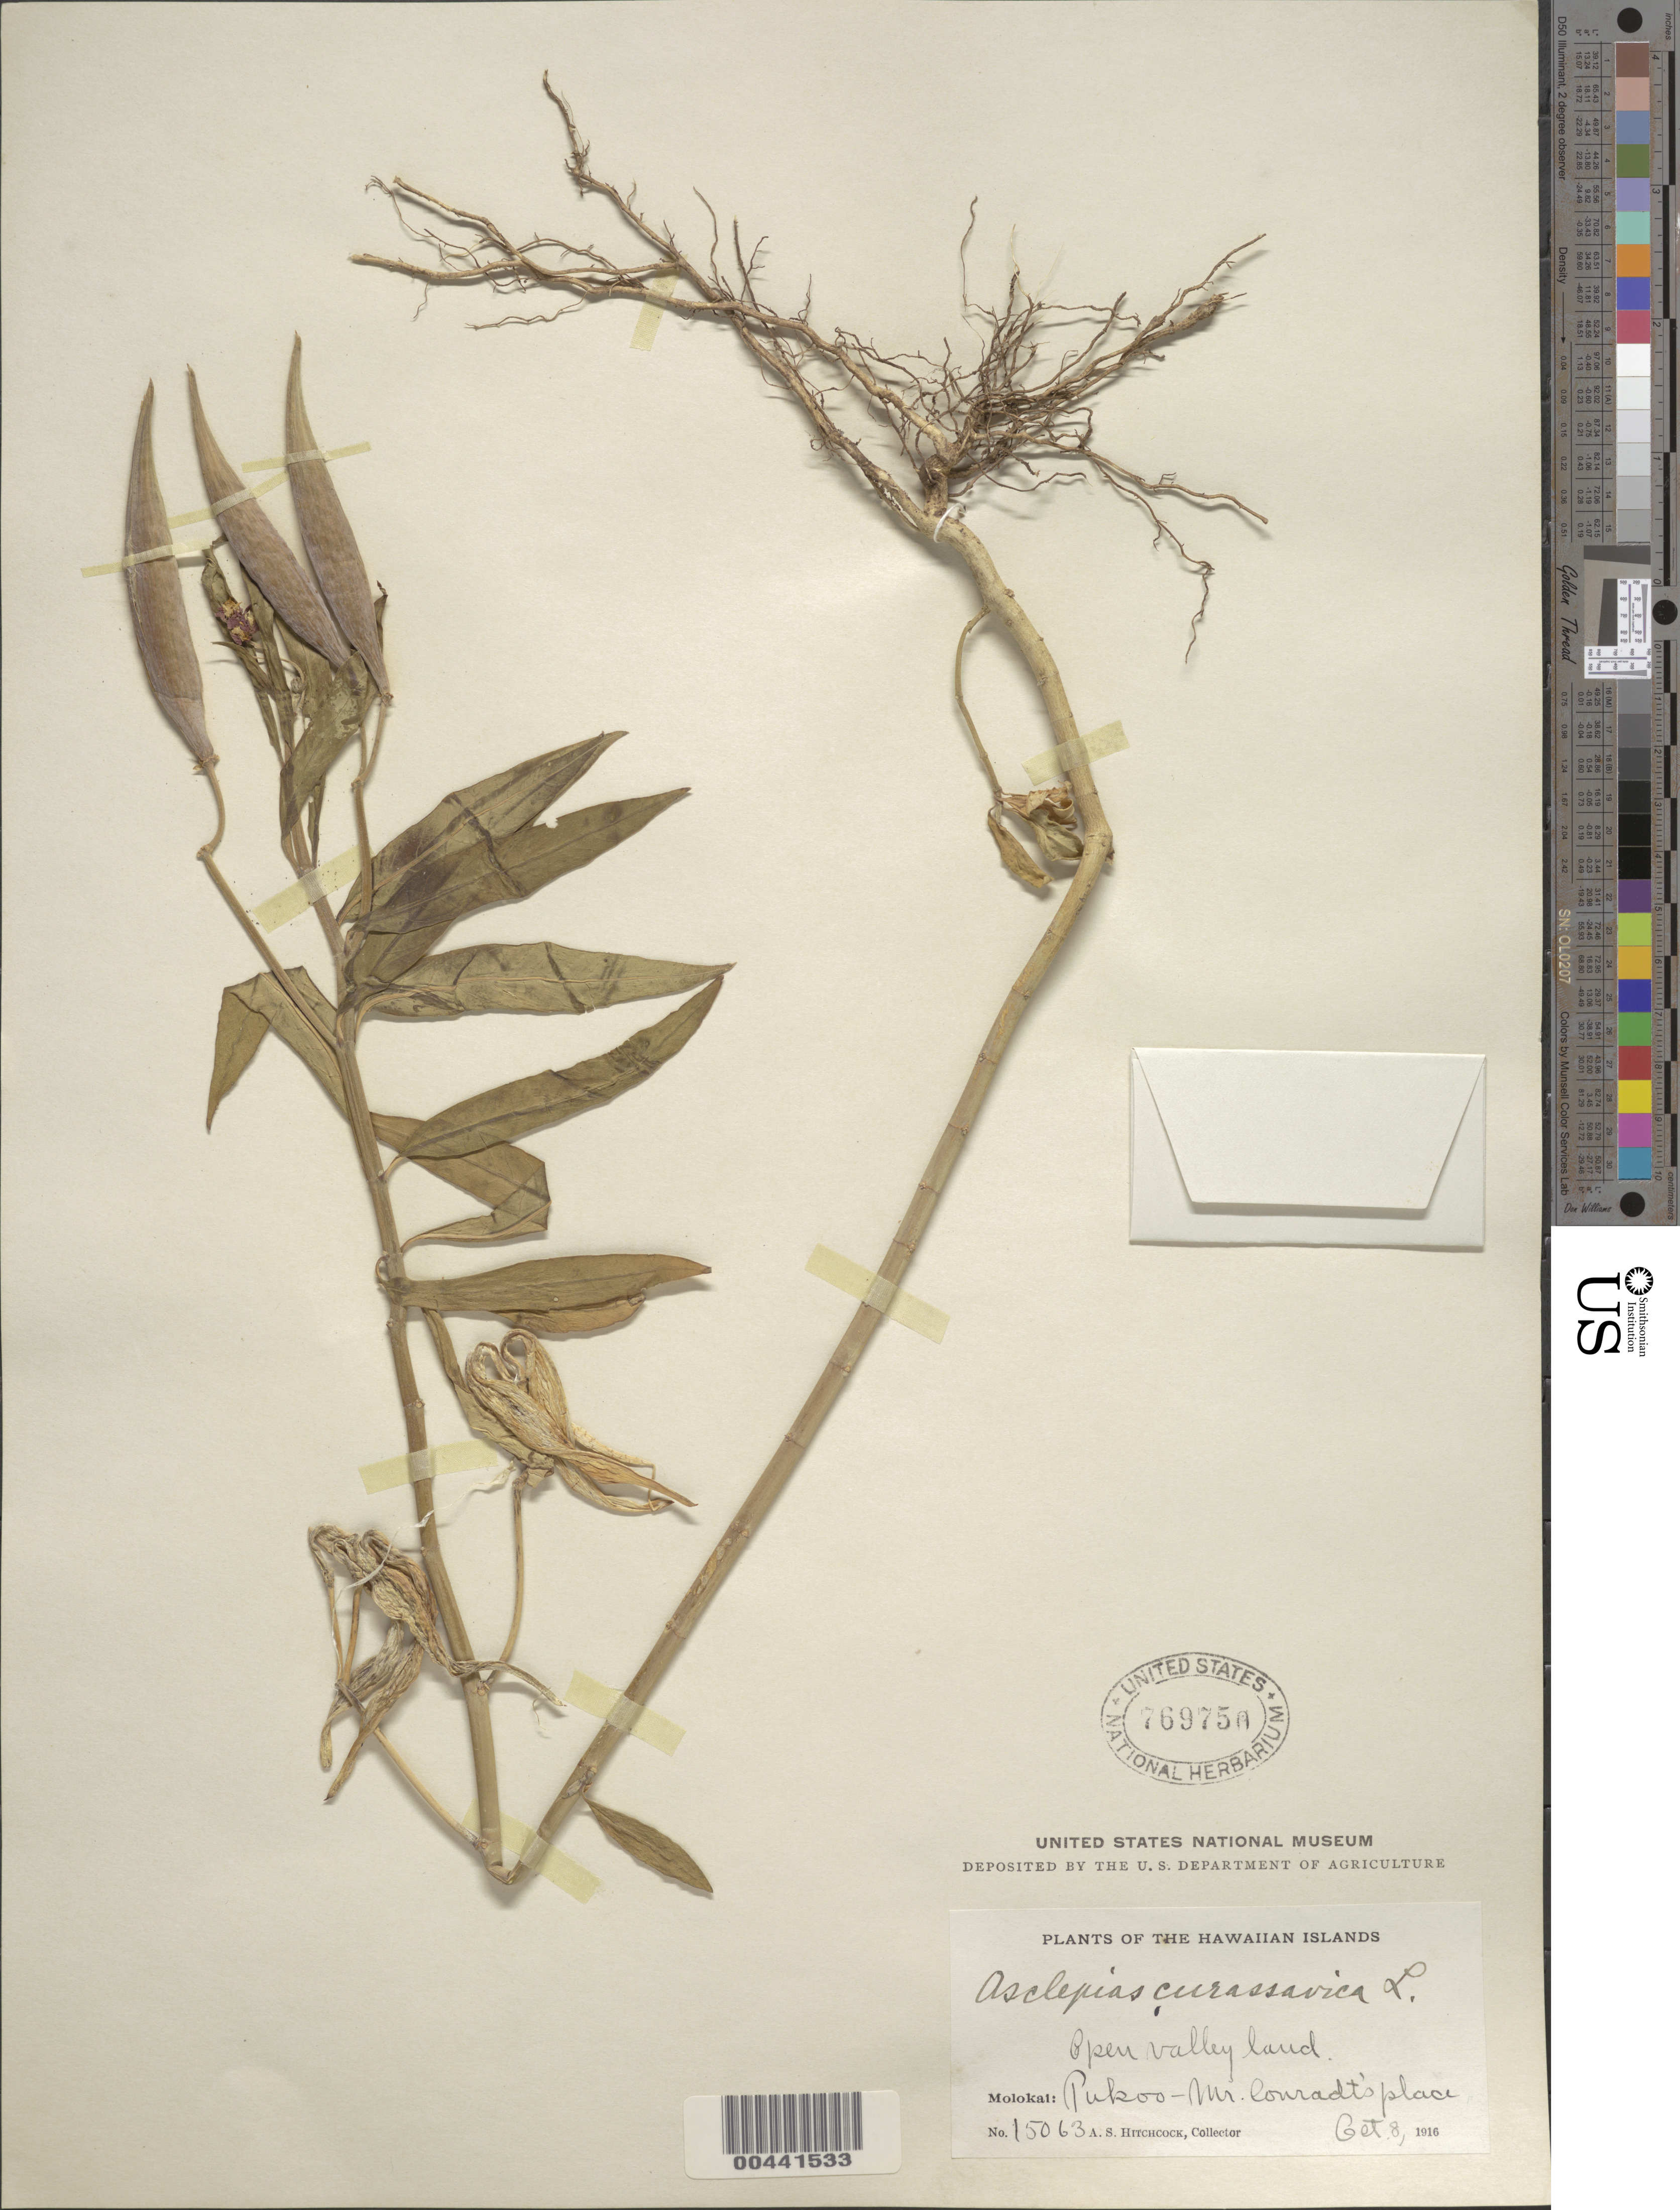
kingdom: Plantae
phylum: Tracheophyta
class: Magnoliopsida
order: Gentianales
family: Apocynaceae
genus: Asclepias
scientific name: Asclepias curassavica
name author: L.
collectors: A. S. Hitchcock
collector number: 15063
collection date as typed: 8 Oct 1916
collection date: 1916-10-08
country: United States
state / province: Hawaii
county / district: Maui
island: Moloka'i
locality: Pukoo - Mr. Conradt's place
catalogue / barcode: US 769750